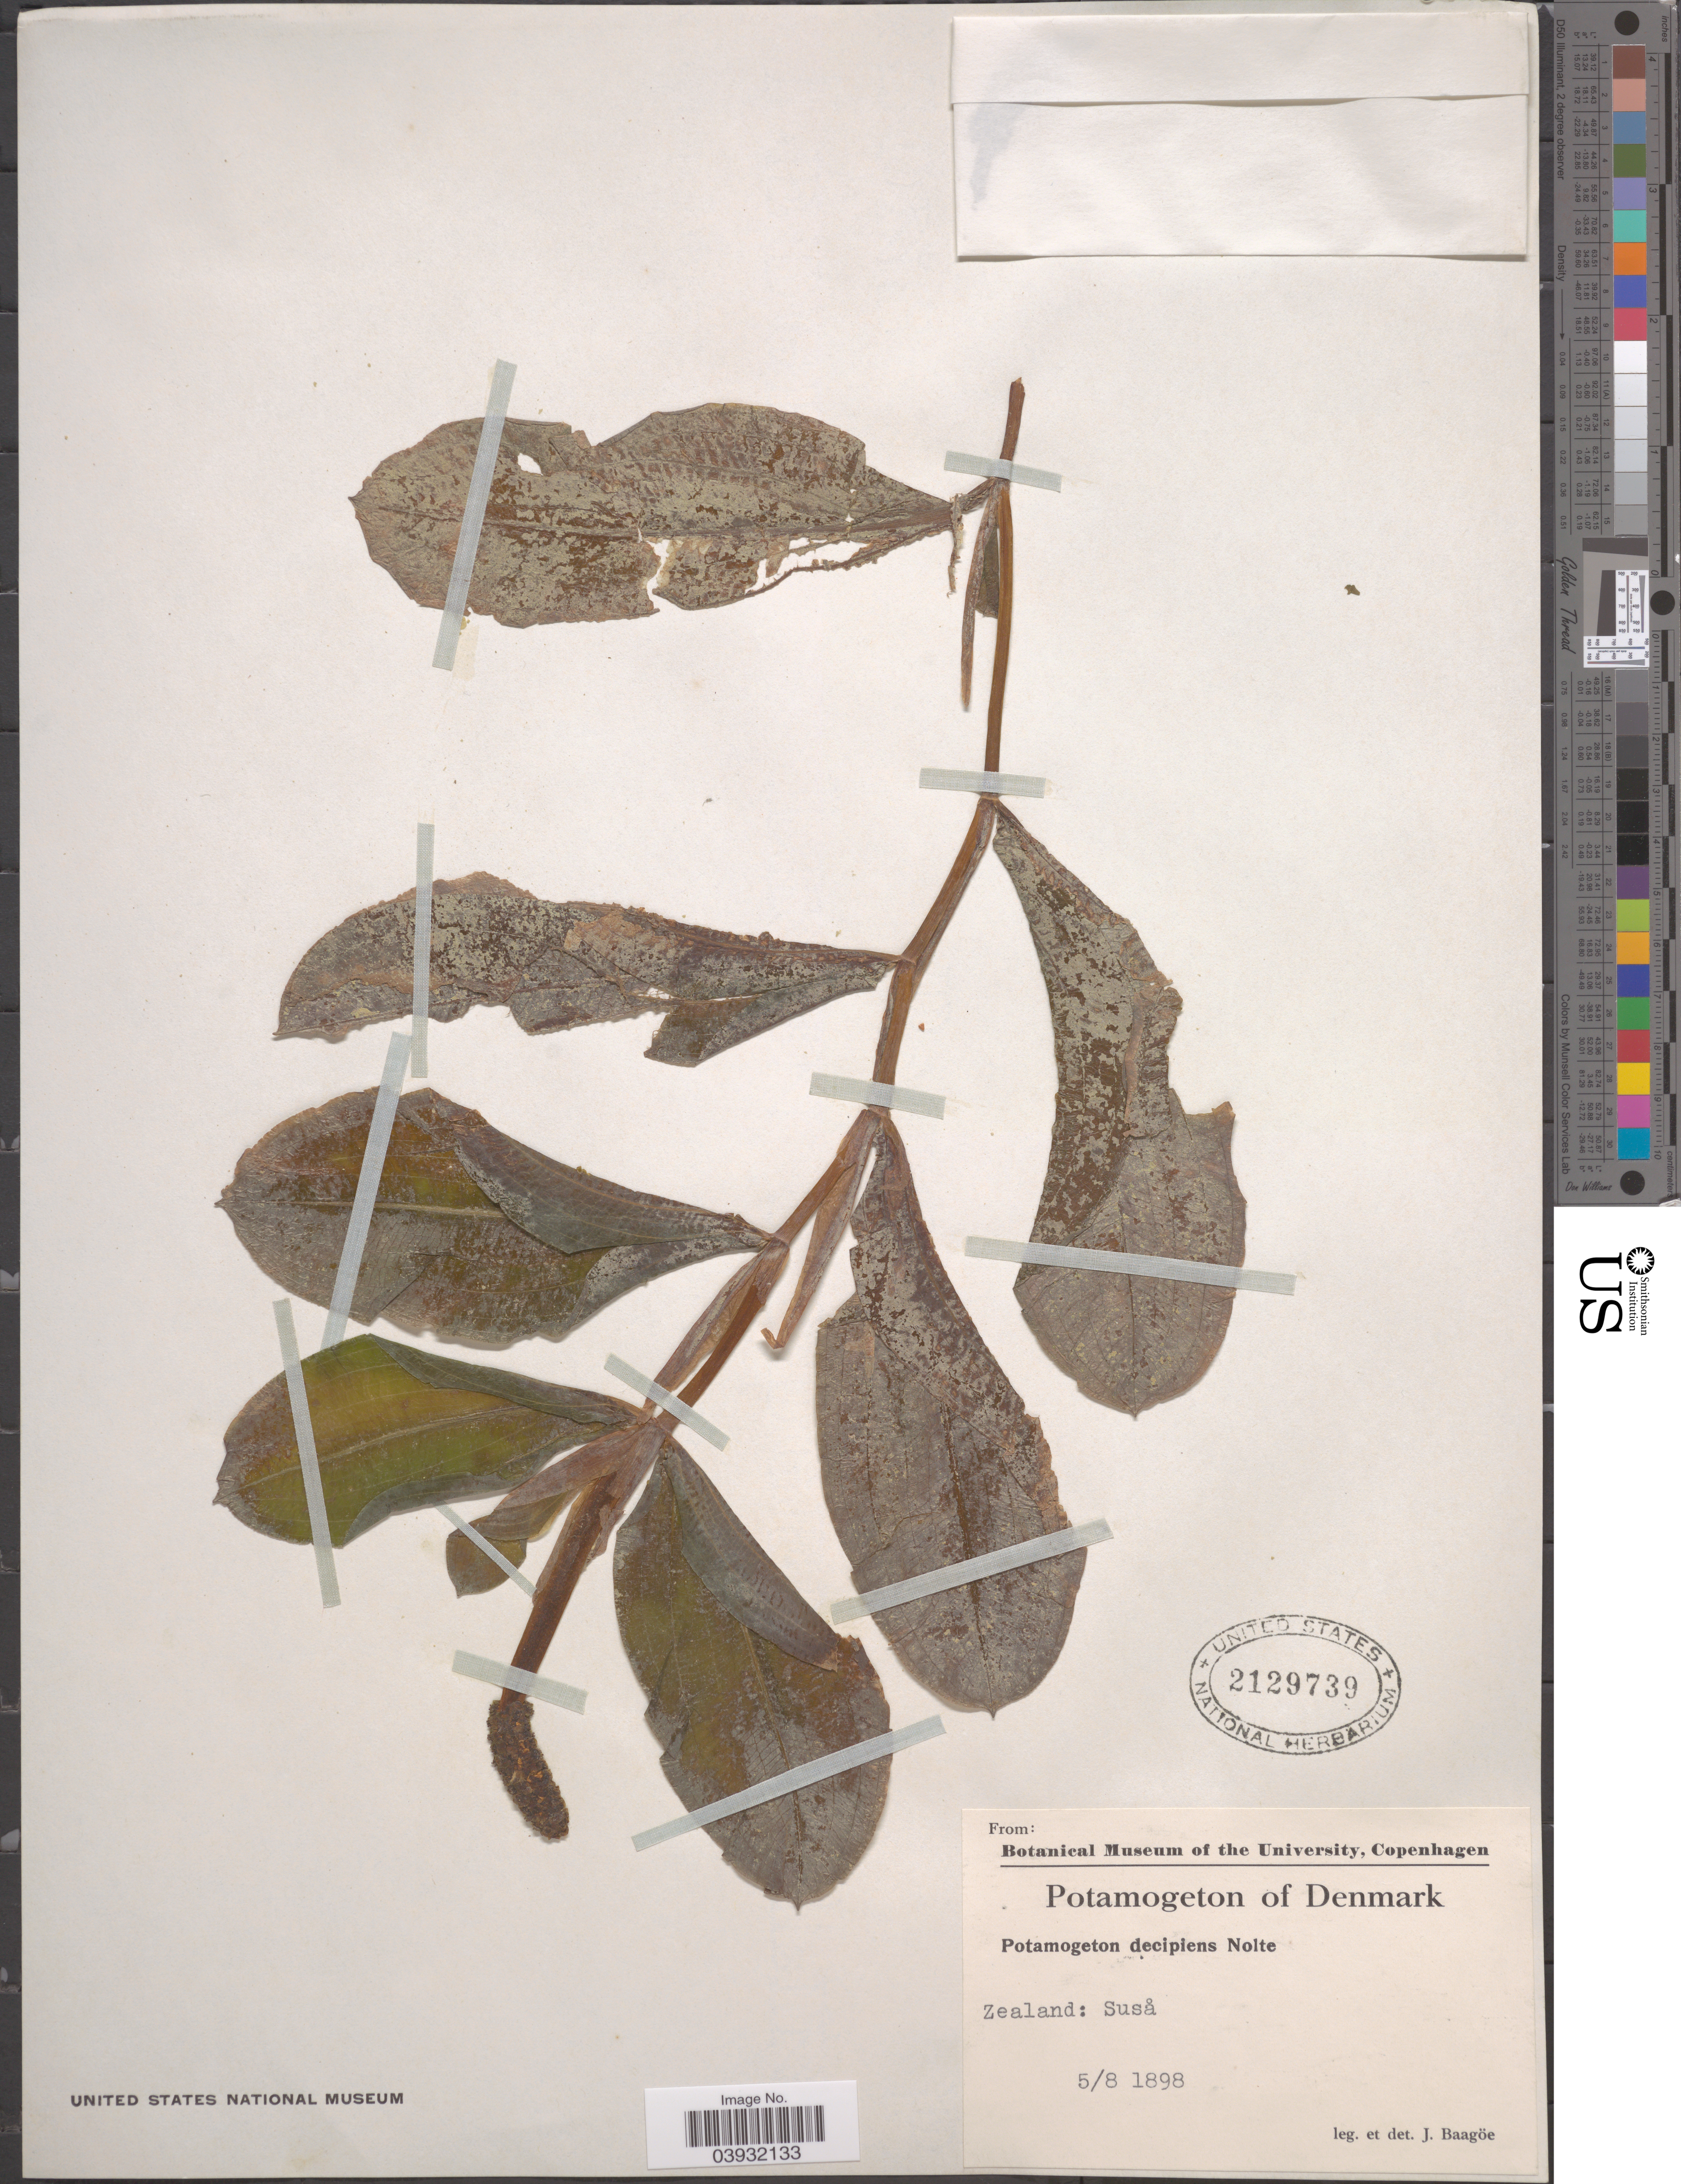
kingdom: Plantae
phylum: Tracheophyta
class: Liliopsida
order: Alismatales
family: Potamogetonaceae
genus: Potamogeton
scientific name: Potamogeton decipiens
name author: Nolte ex W.D.J. Koch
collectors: J. Baagoe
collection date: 1898-08-05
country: Denmark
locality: Zealand: Suså.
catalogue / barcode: US 2129739